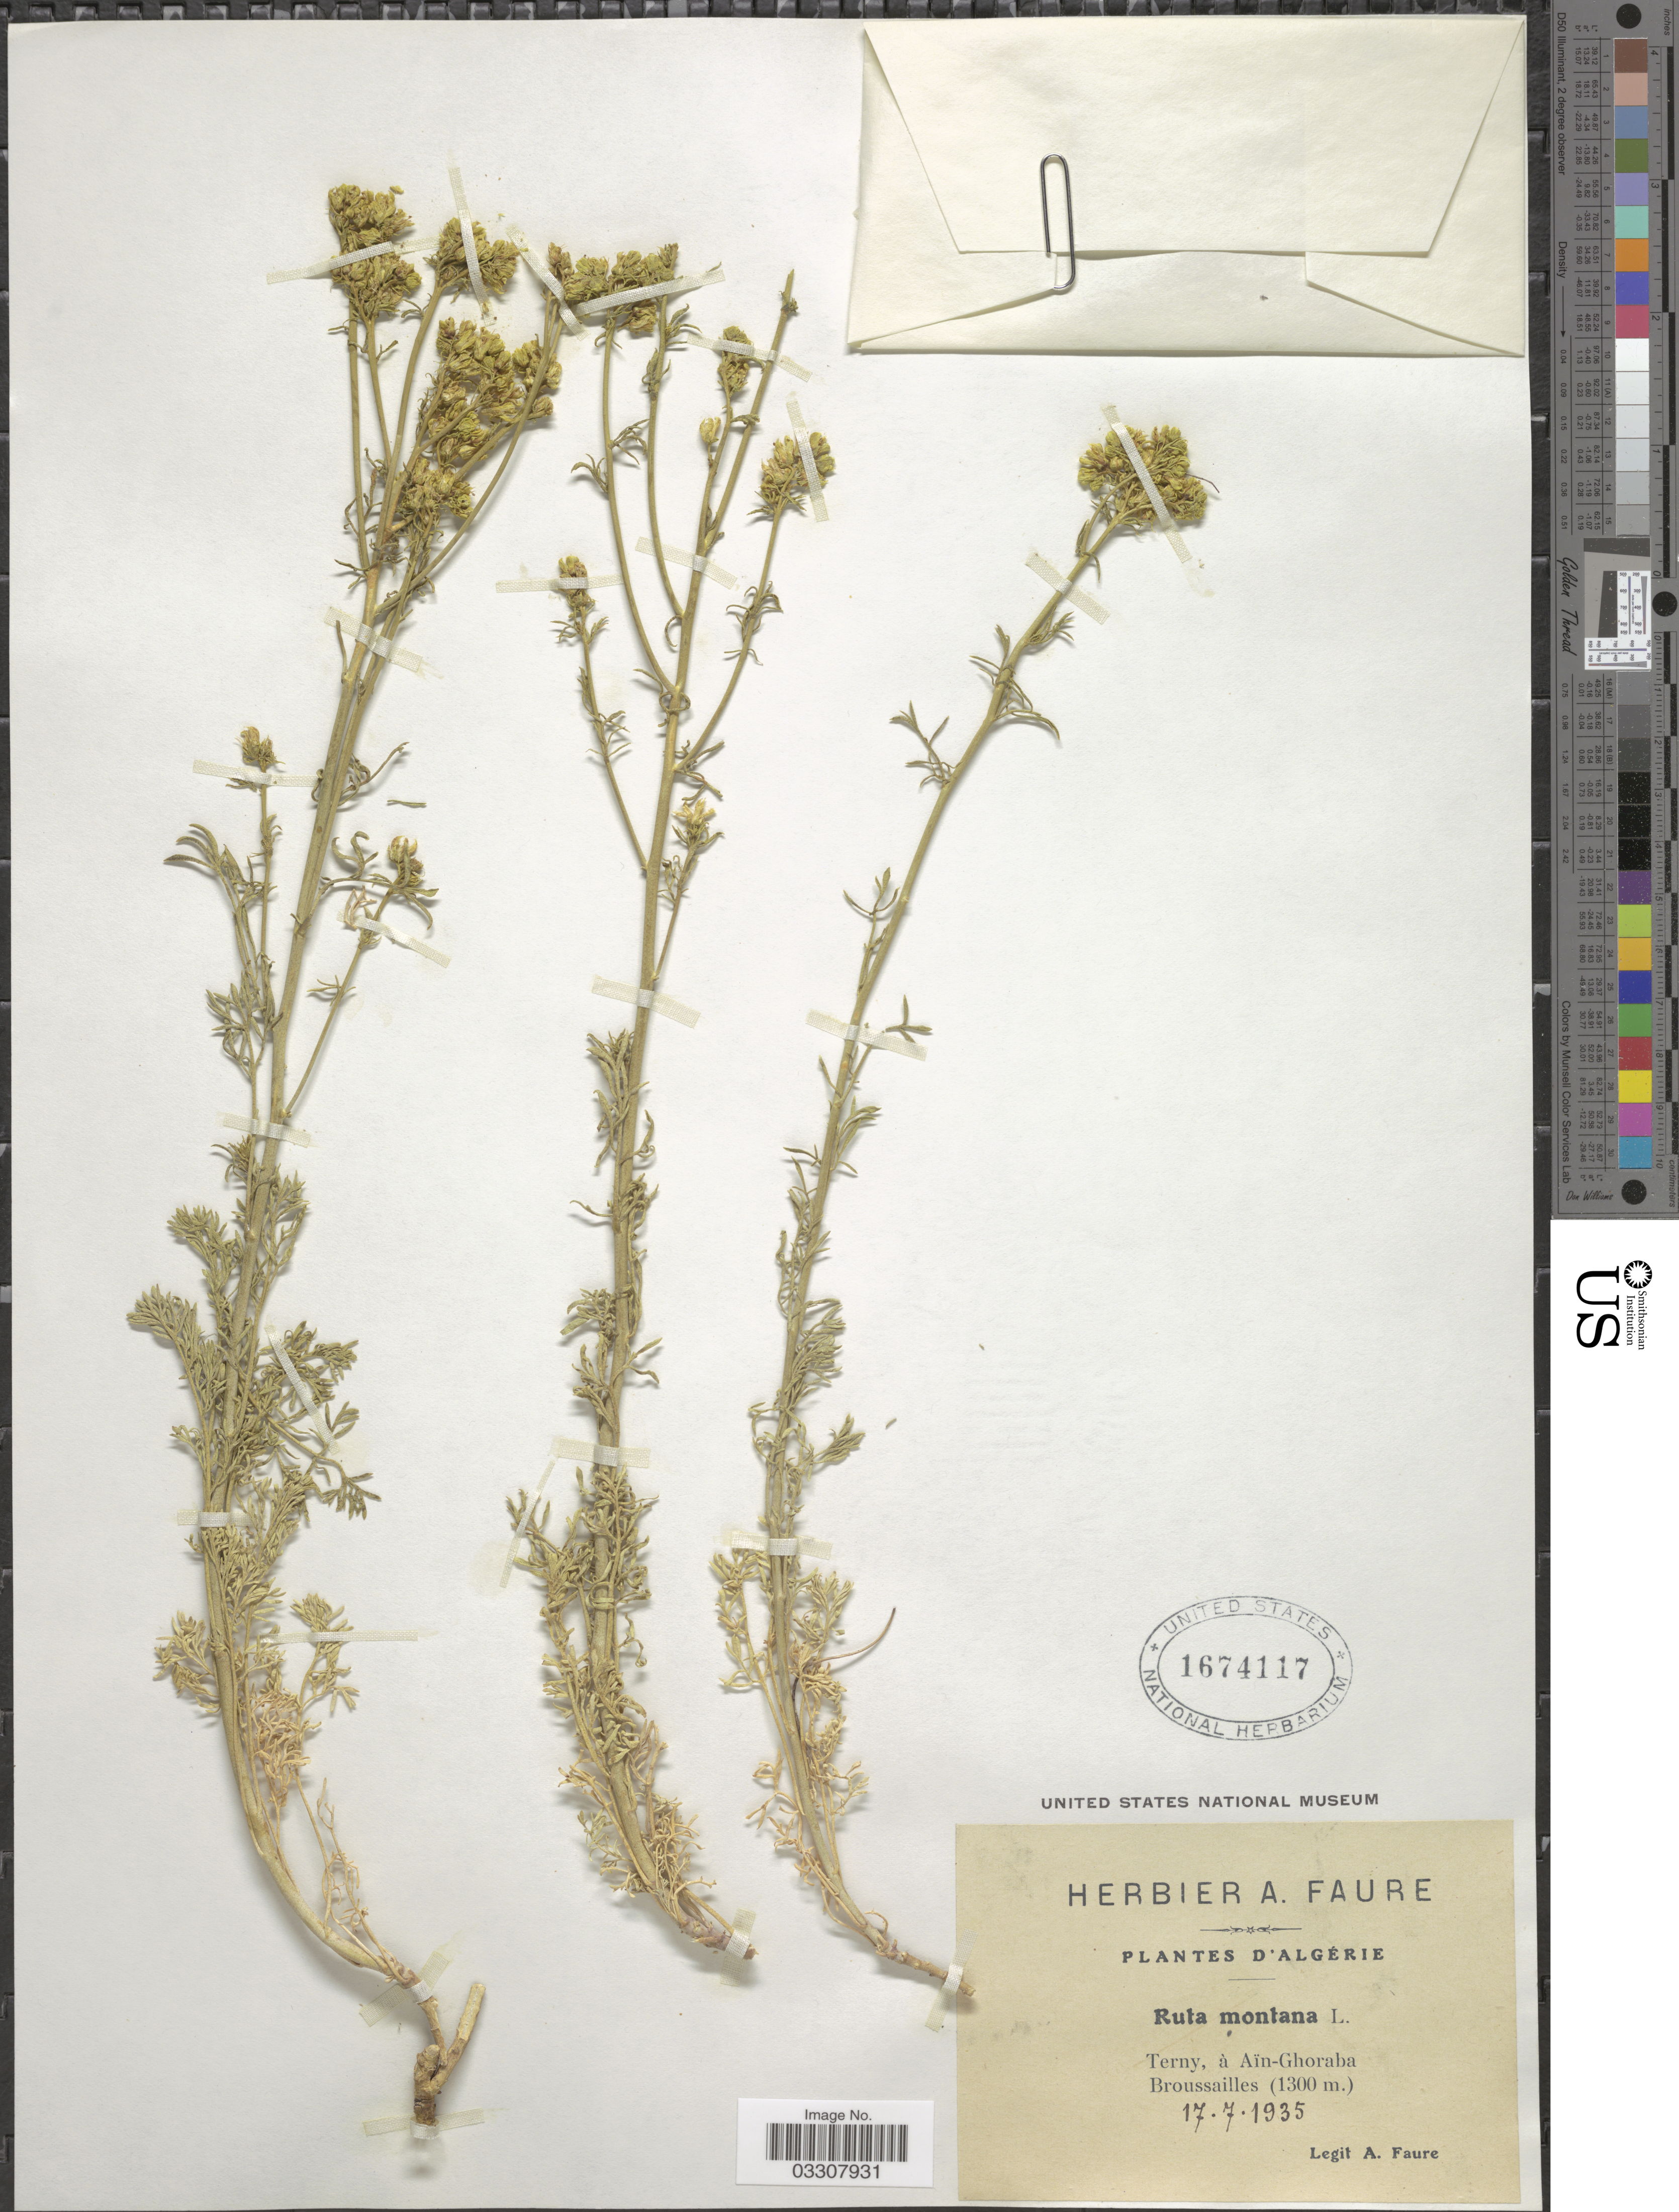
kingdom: Plantae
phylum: Tracheophyta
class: Magnoliopsida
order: Sapindales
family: Rutaceae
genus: Ruta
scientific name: Ruta montana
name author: (L.) L.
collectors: A. Faure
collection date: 1935-07-17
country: Algeria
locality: Terny, à Aïn-Ghoraba. Broussailles.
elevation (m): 1300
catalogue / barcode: US 1674117